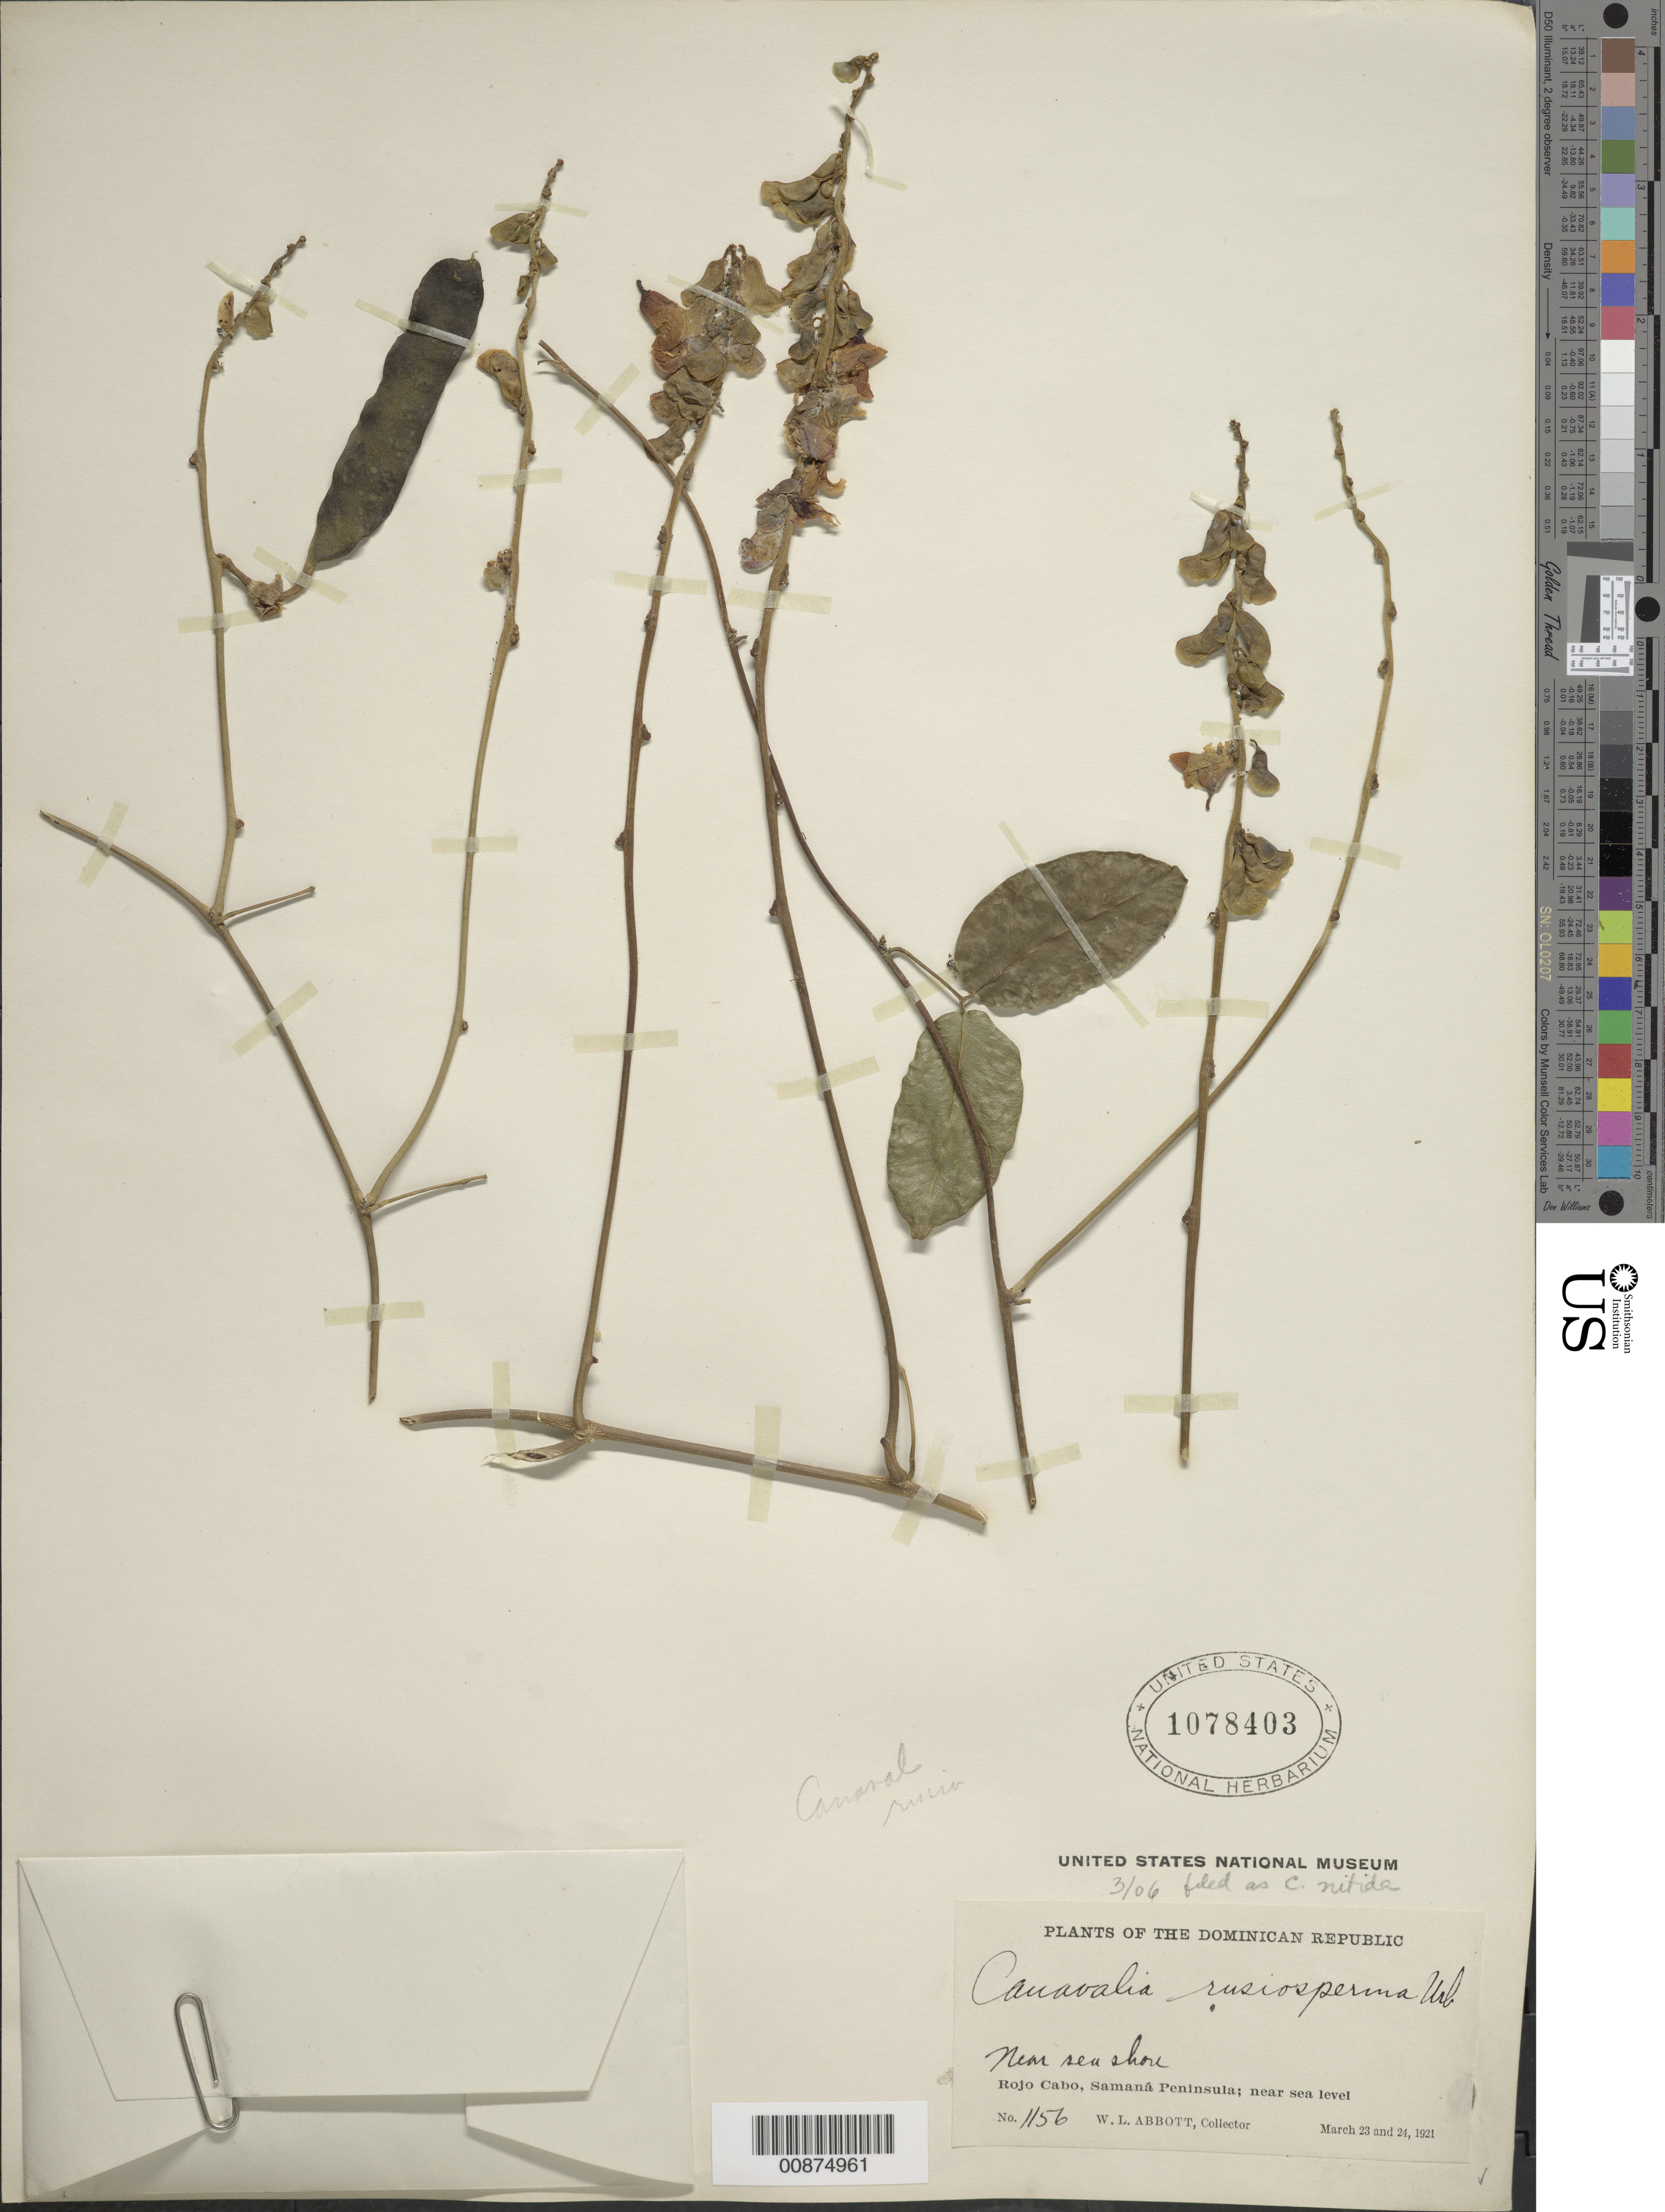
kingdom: Plantae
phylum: Tracheophyta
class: Magnoliopsida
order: Fabales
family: Fabaceae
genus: Canavalia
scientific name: Canavalia nitida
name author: (Cav.) Piper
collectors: W. L. Abbott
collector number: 1156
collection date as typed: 23 Mar 1921 to 24 Mar 1921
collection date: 1921-03-23/1921-03-24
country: Dominican Republic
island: Hispaniola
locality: Rojo Cabo, Samaná Peninsula.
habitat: Near sea shore.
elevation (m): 0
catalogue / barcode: US 1078403